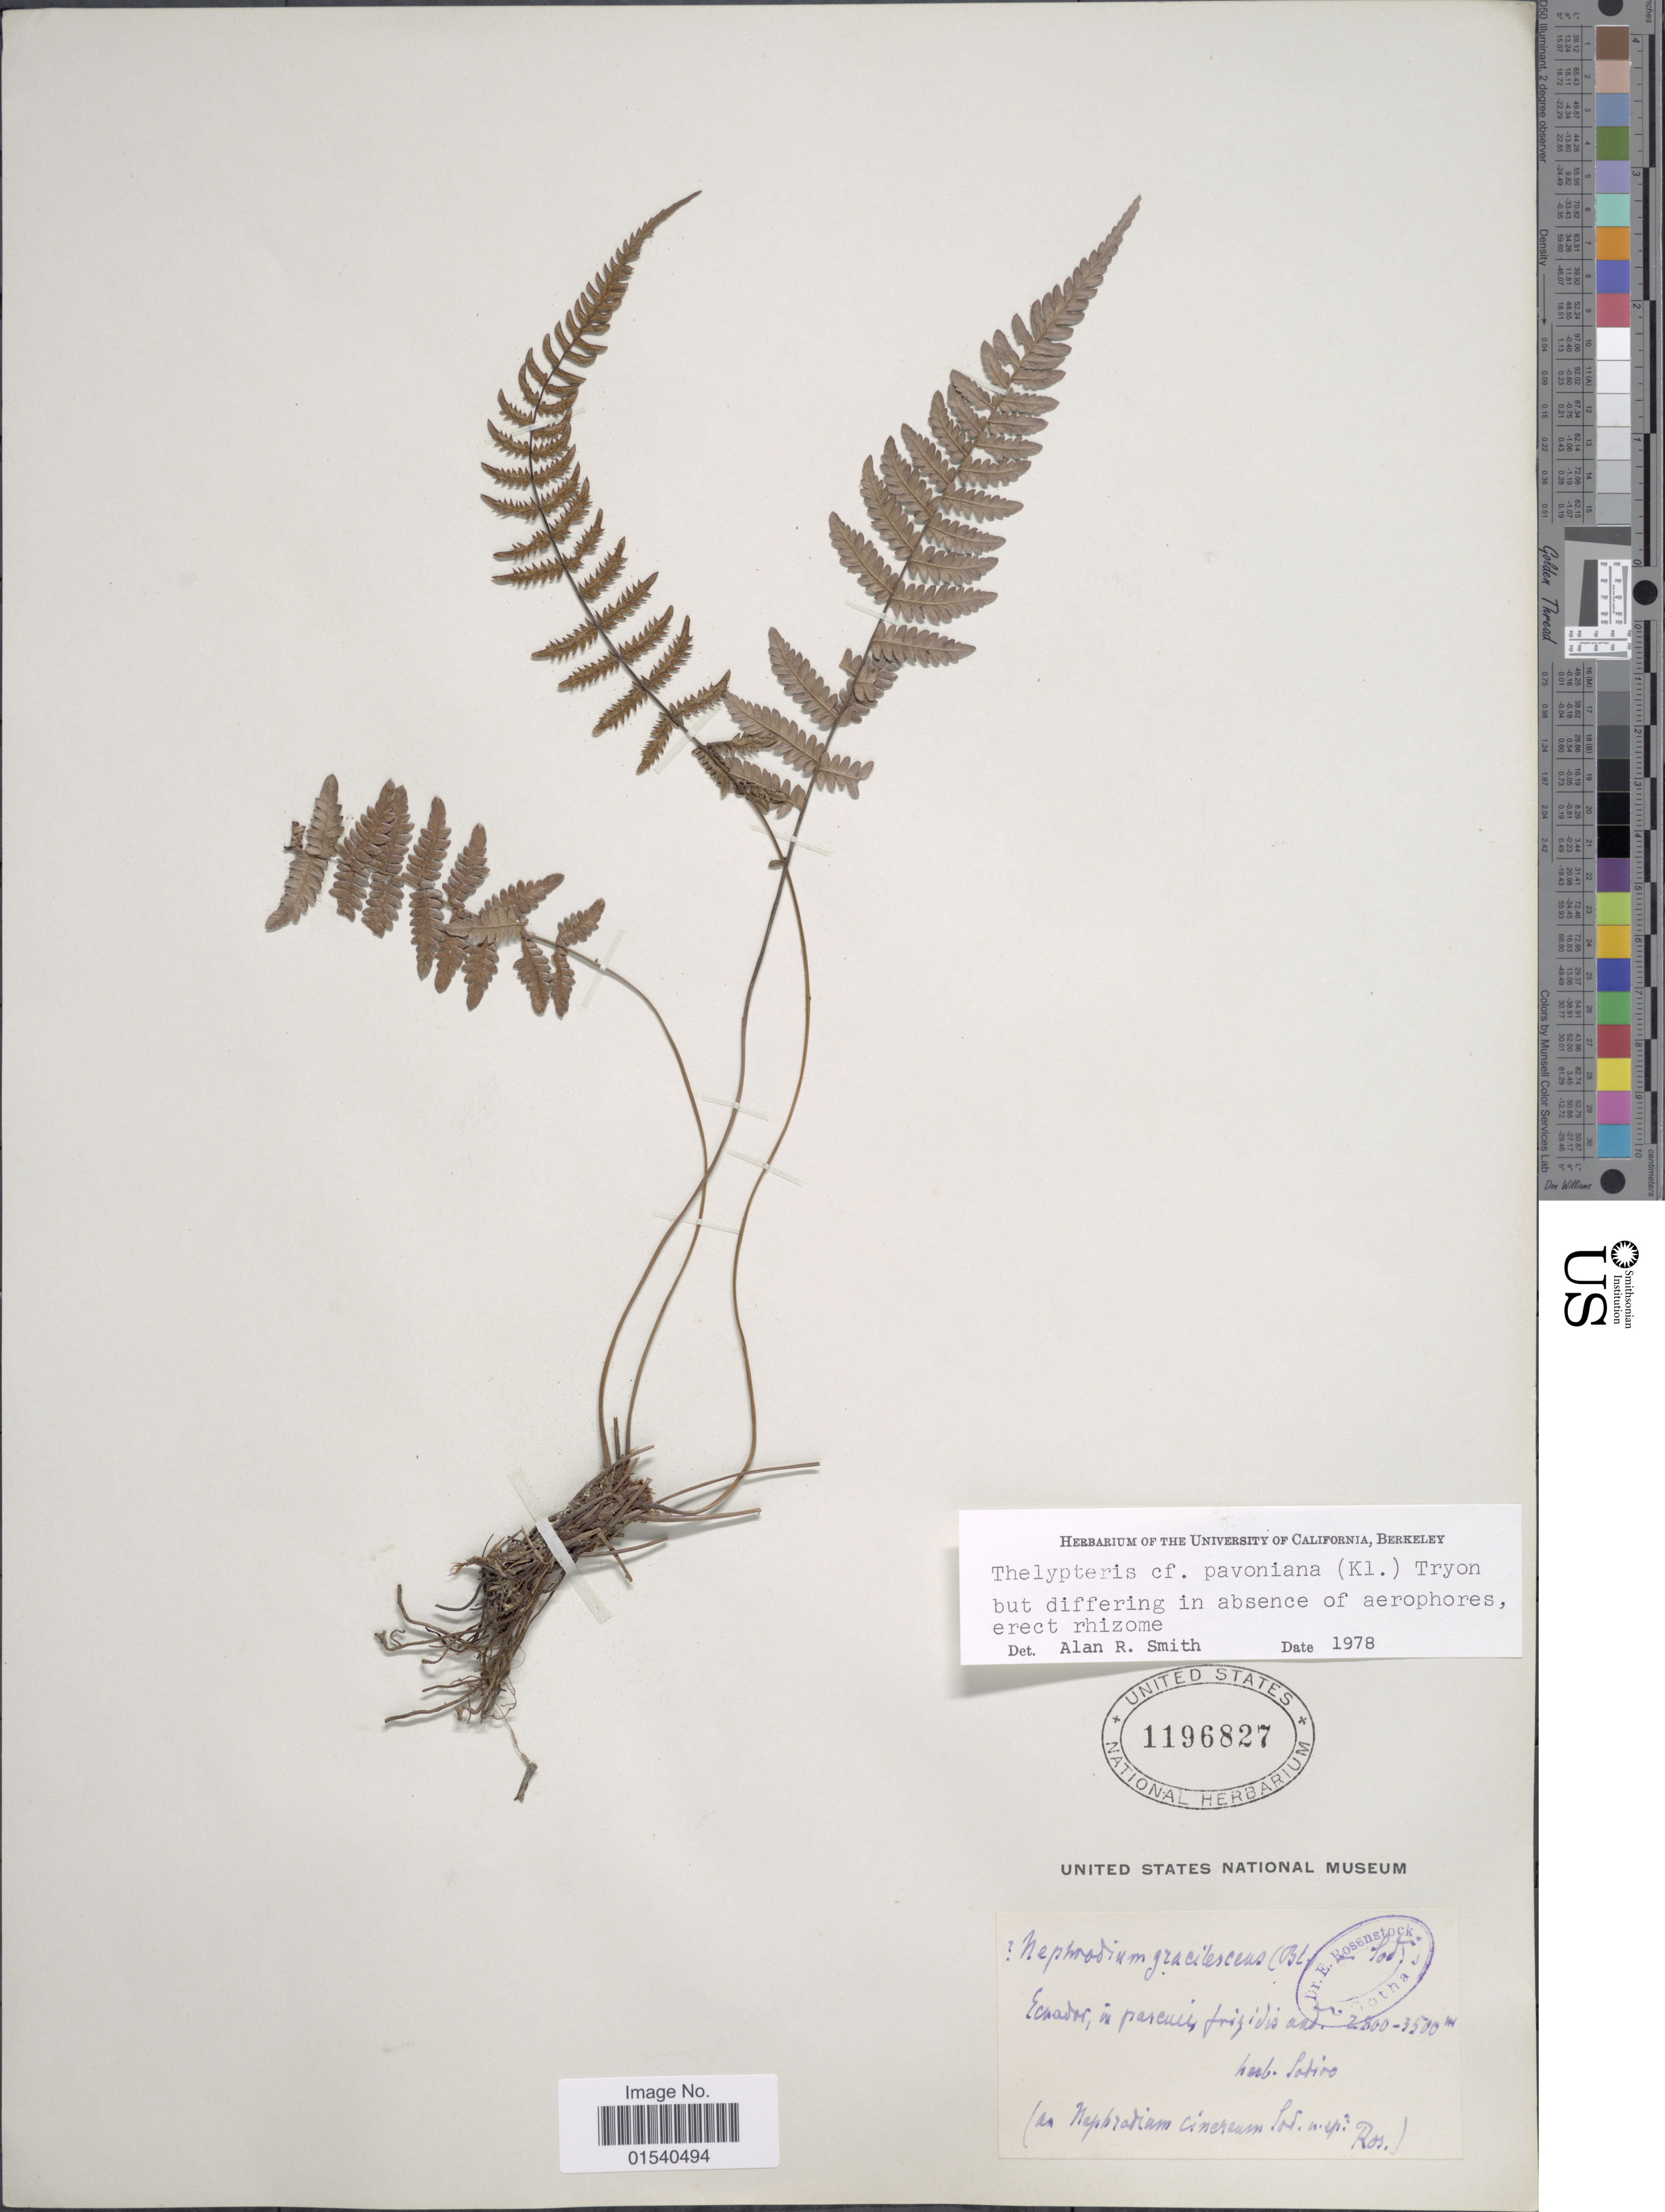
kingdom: Plantae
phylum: Tracheophyta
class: Polypodiopsida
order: Polypodiales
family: Thelypteridaceae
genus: Amauropelta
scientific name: Amauropelta pavoniana (Klotzsch) comb. nov., ined 2015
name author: (Klotzsch)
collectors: ex Herb. Sodiro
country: Ecuador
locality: In pascuis frigidis and.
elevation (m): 2800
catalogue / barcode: US 1196827